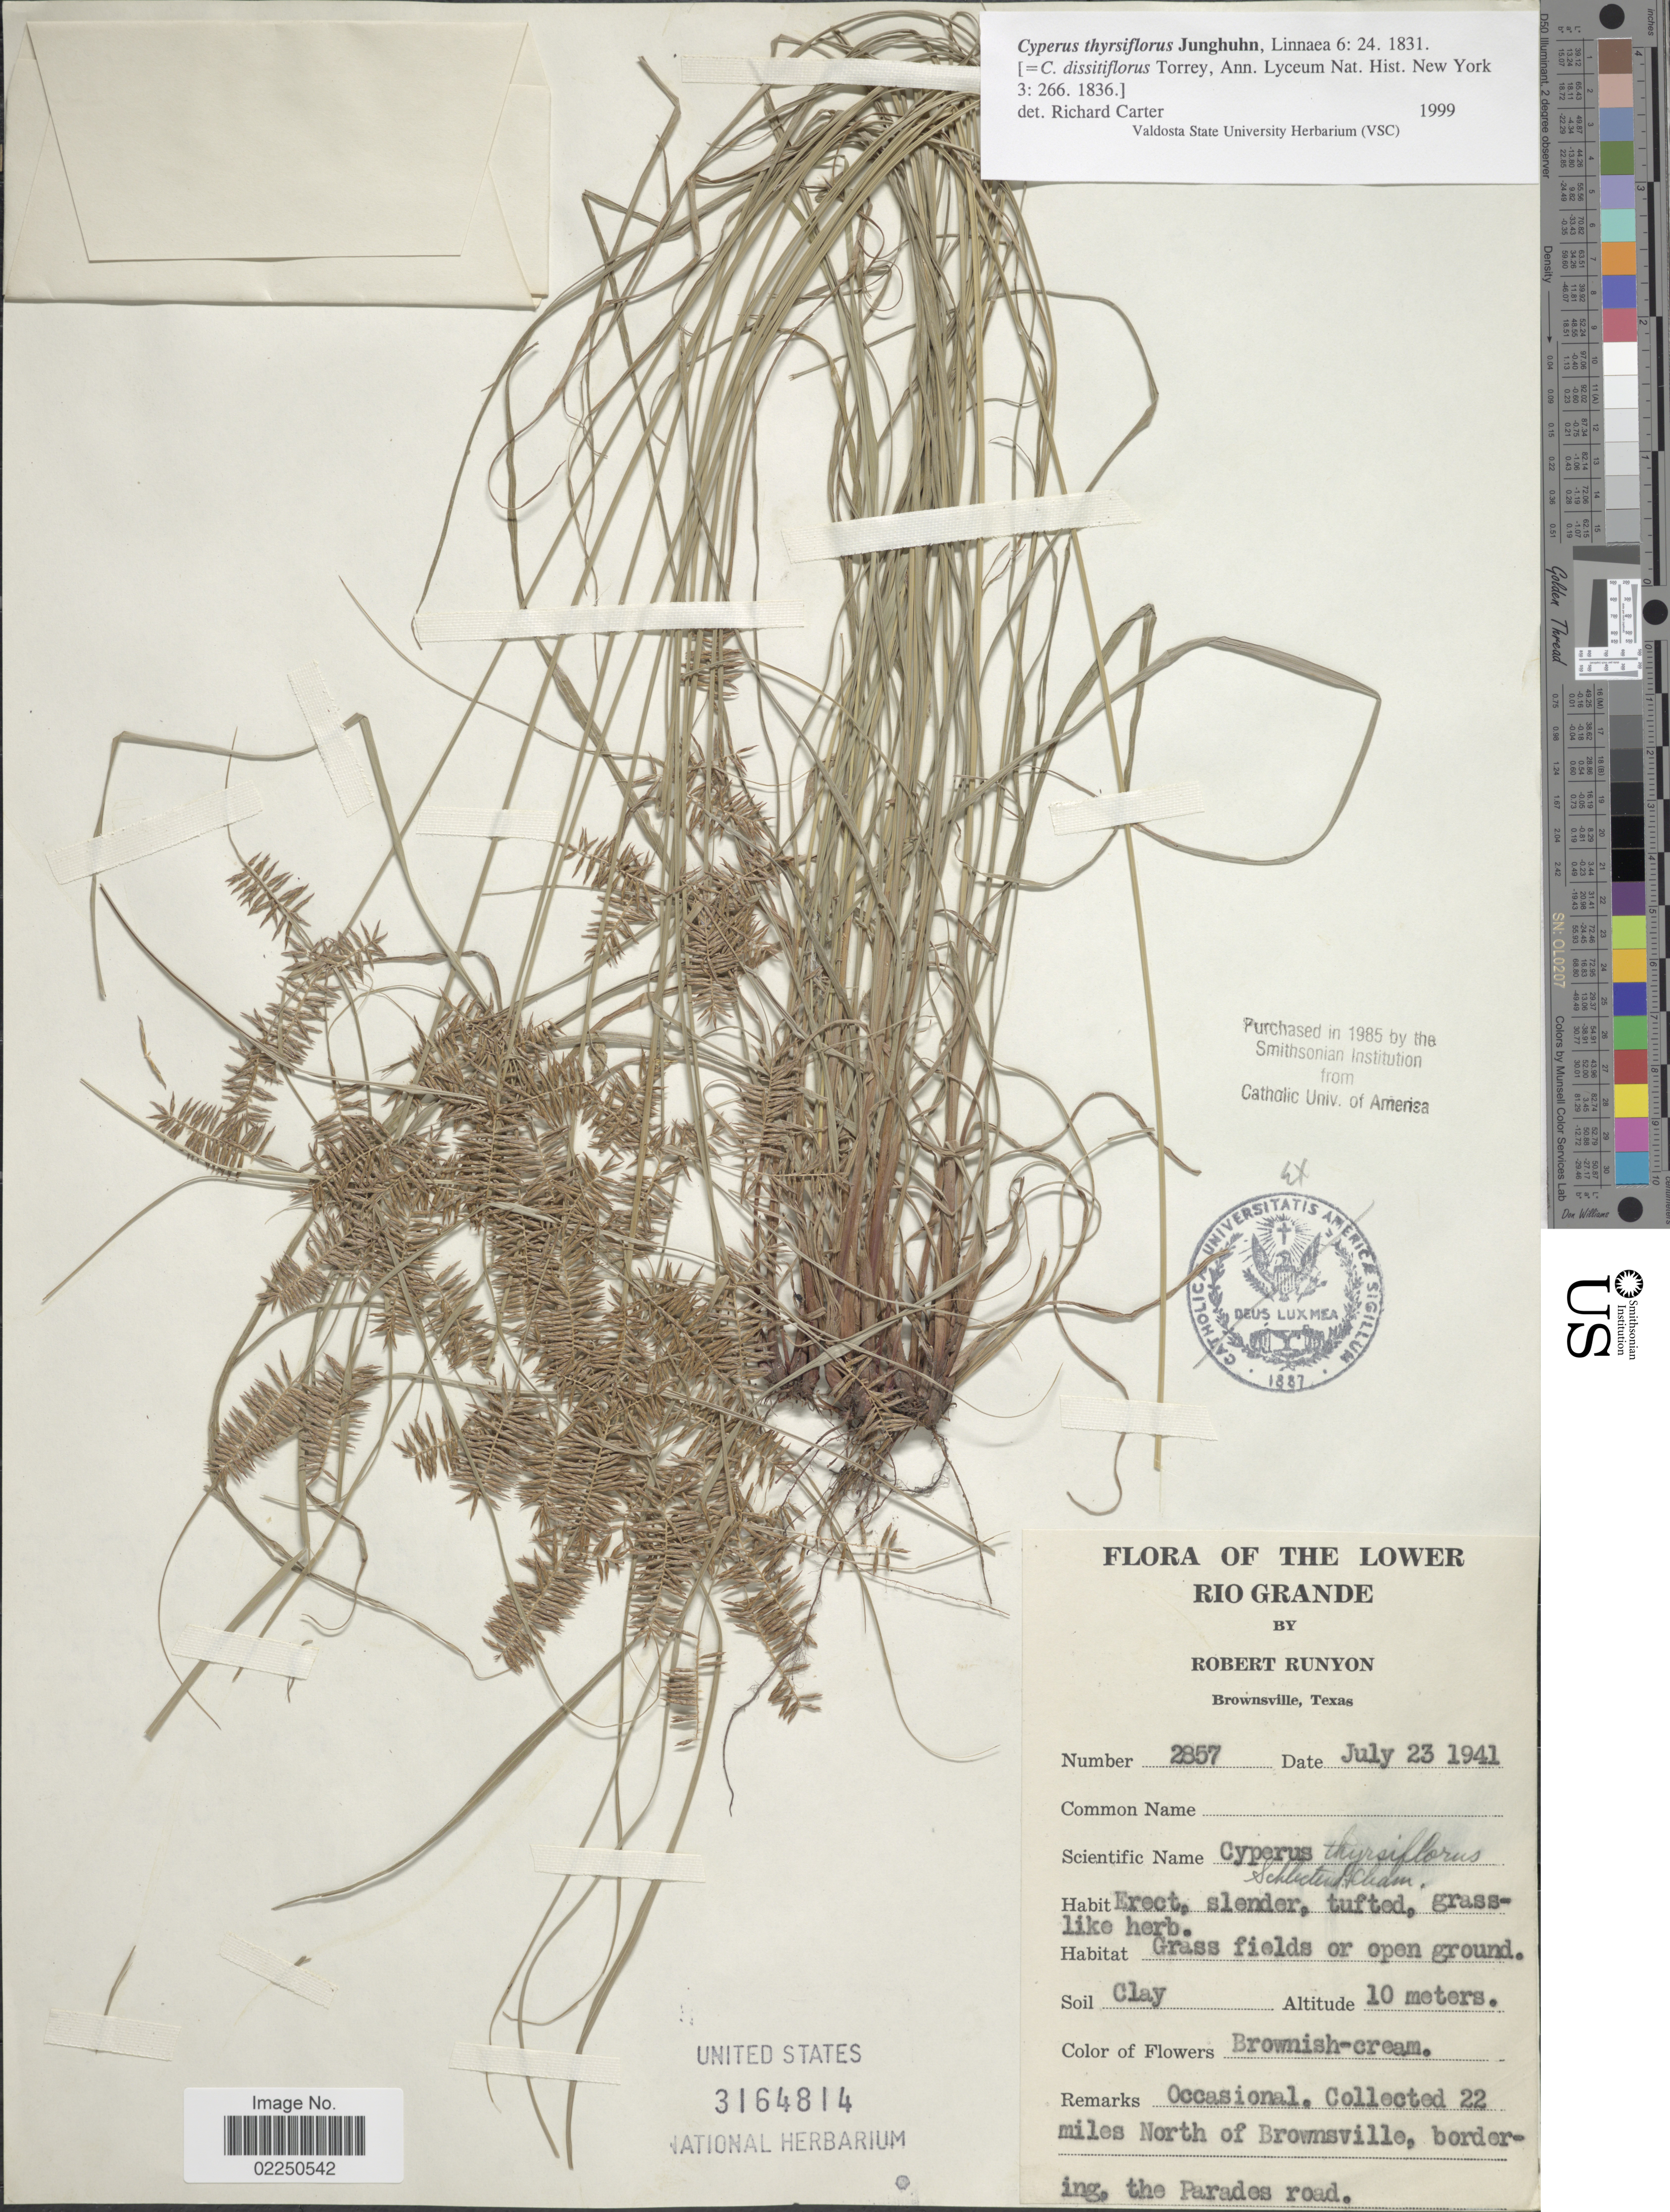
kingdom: Plantae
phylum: Tracheophyta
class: Liliopsida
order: Poales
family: Cyperaceae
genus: Cyperus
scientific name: Cyperus thyrsiflorus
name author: Jungh.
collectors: R. Runyon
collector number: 2857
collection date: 1941-07-23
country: United States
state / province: Texas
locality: The Lower Rio Grande. 22 miles North of Brownsville, bordering, the Parades road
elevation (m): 10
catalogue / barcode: US 3164814